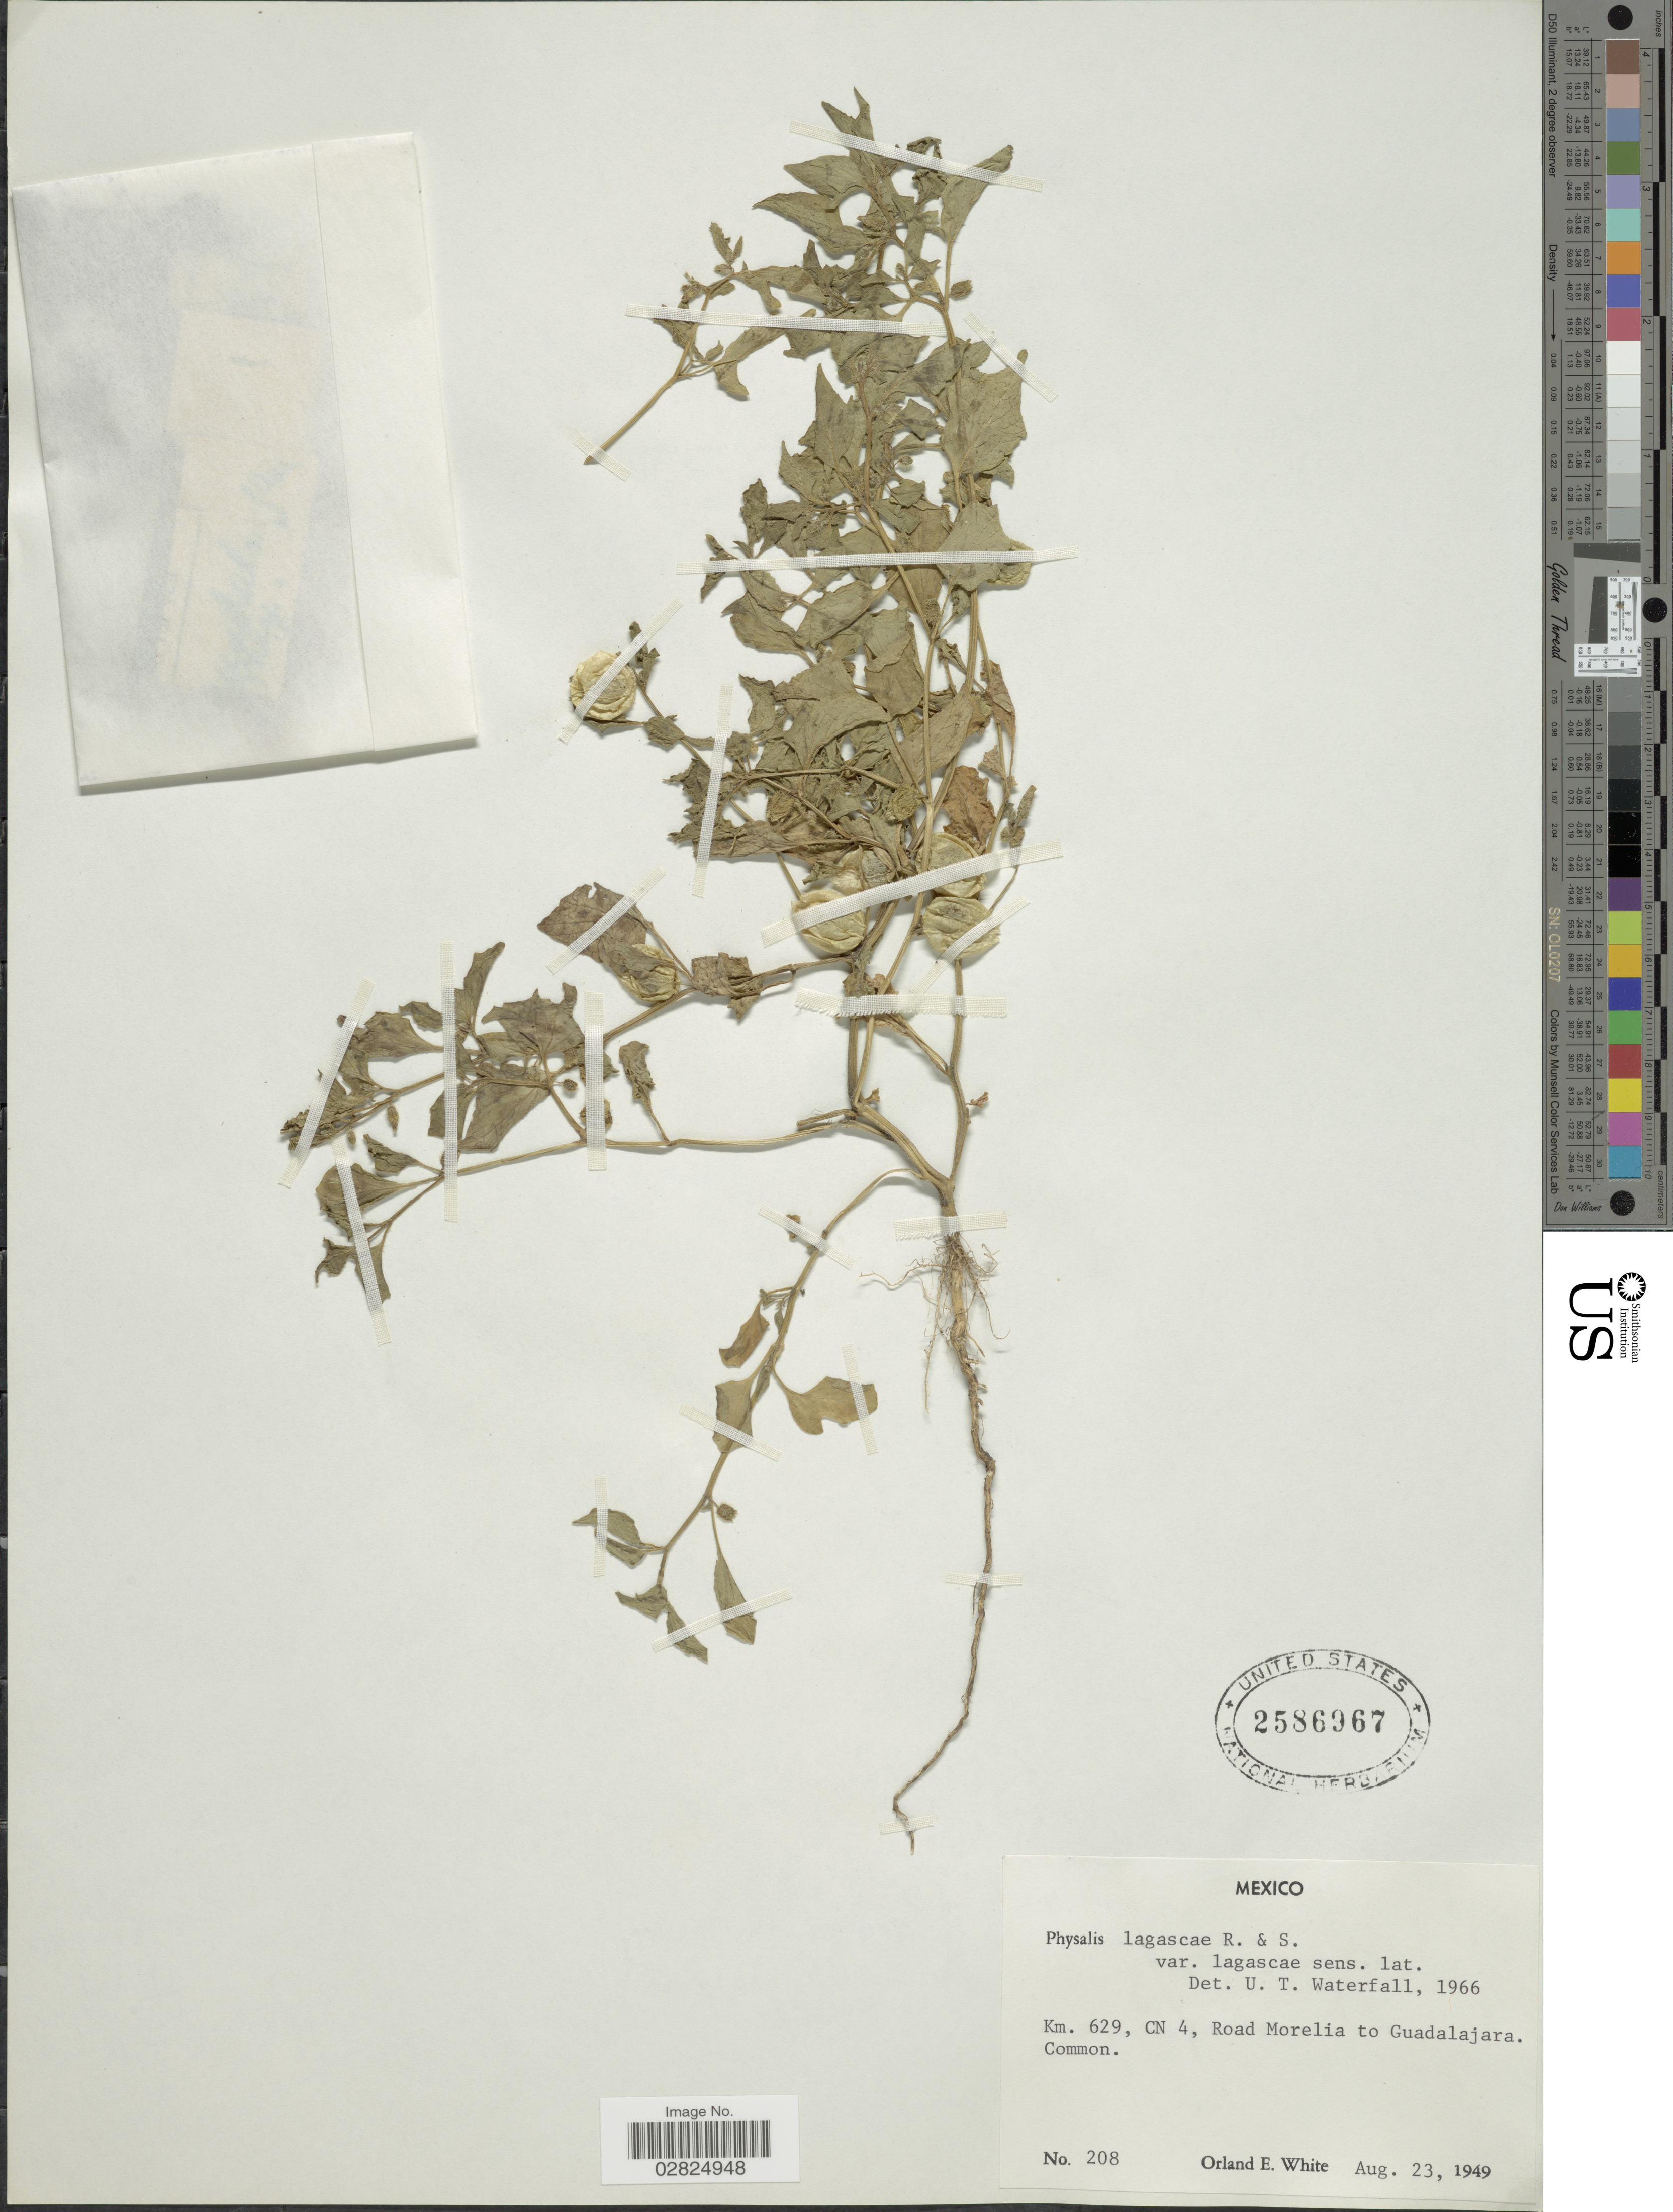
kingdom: Plantae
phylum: Tracheophyta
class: Magnoliopsida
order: Solanales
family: Solanaceae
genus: Physalis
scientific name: Physalis lagascae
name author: Roem. & Schult.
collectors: O. E. White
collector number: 208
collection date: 1949-08-23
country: Mexico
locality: Km. 629, CN 4, Road Morelia to Guadalajara.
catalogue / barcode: US 2586967